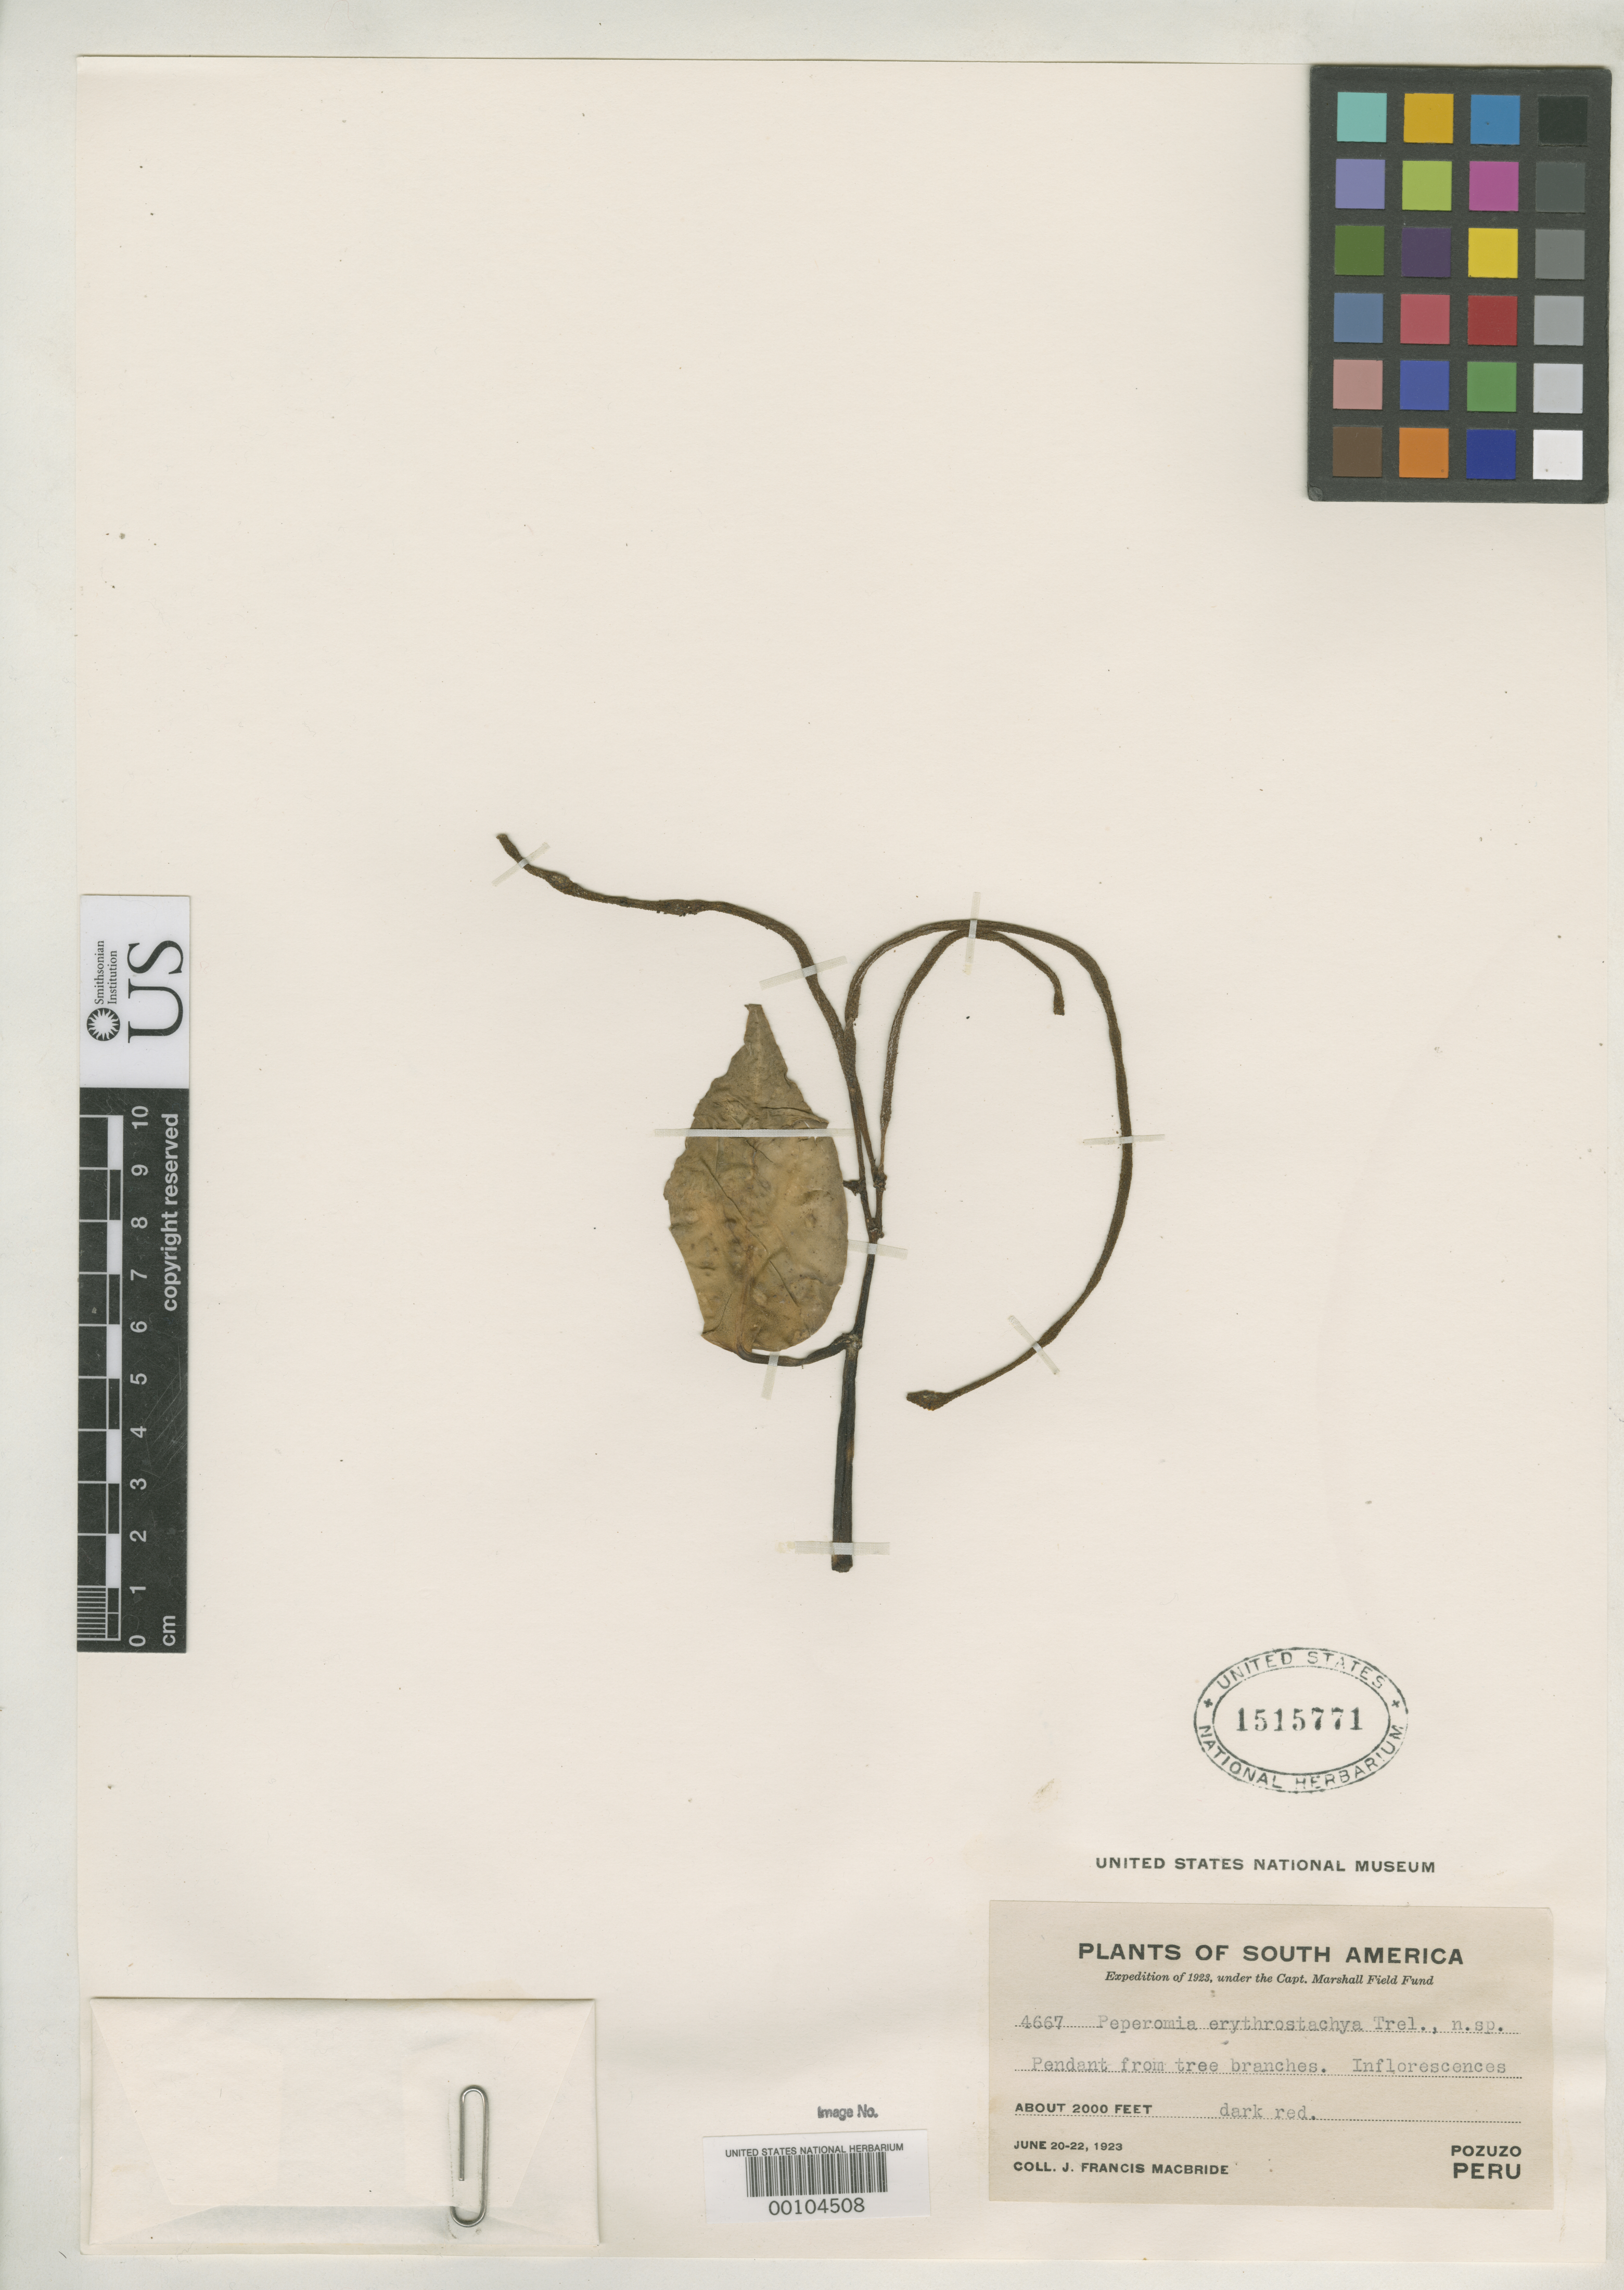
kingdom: Plantae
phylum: Tracheophyta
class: Magnoliopsida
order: Piperales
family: Piperaceae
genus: Peperomia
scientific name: Peperomia erythrostachya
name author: Trel. in J.F. Macbr.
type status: Isotype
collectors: J. F. Macbride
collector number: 4667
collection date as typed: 20 Jun 1923 to 22 Jun 1923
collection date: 1923-06-20/1923-06-22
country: Peru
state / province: Huánuco / Pasco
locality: Posuso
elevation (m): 600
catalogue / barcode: US 1515771